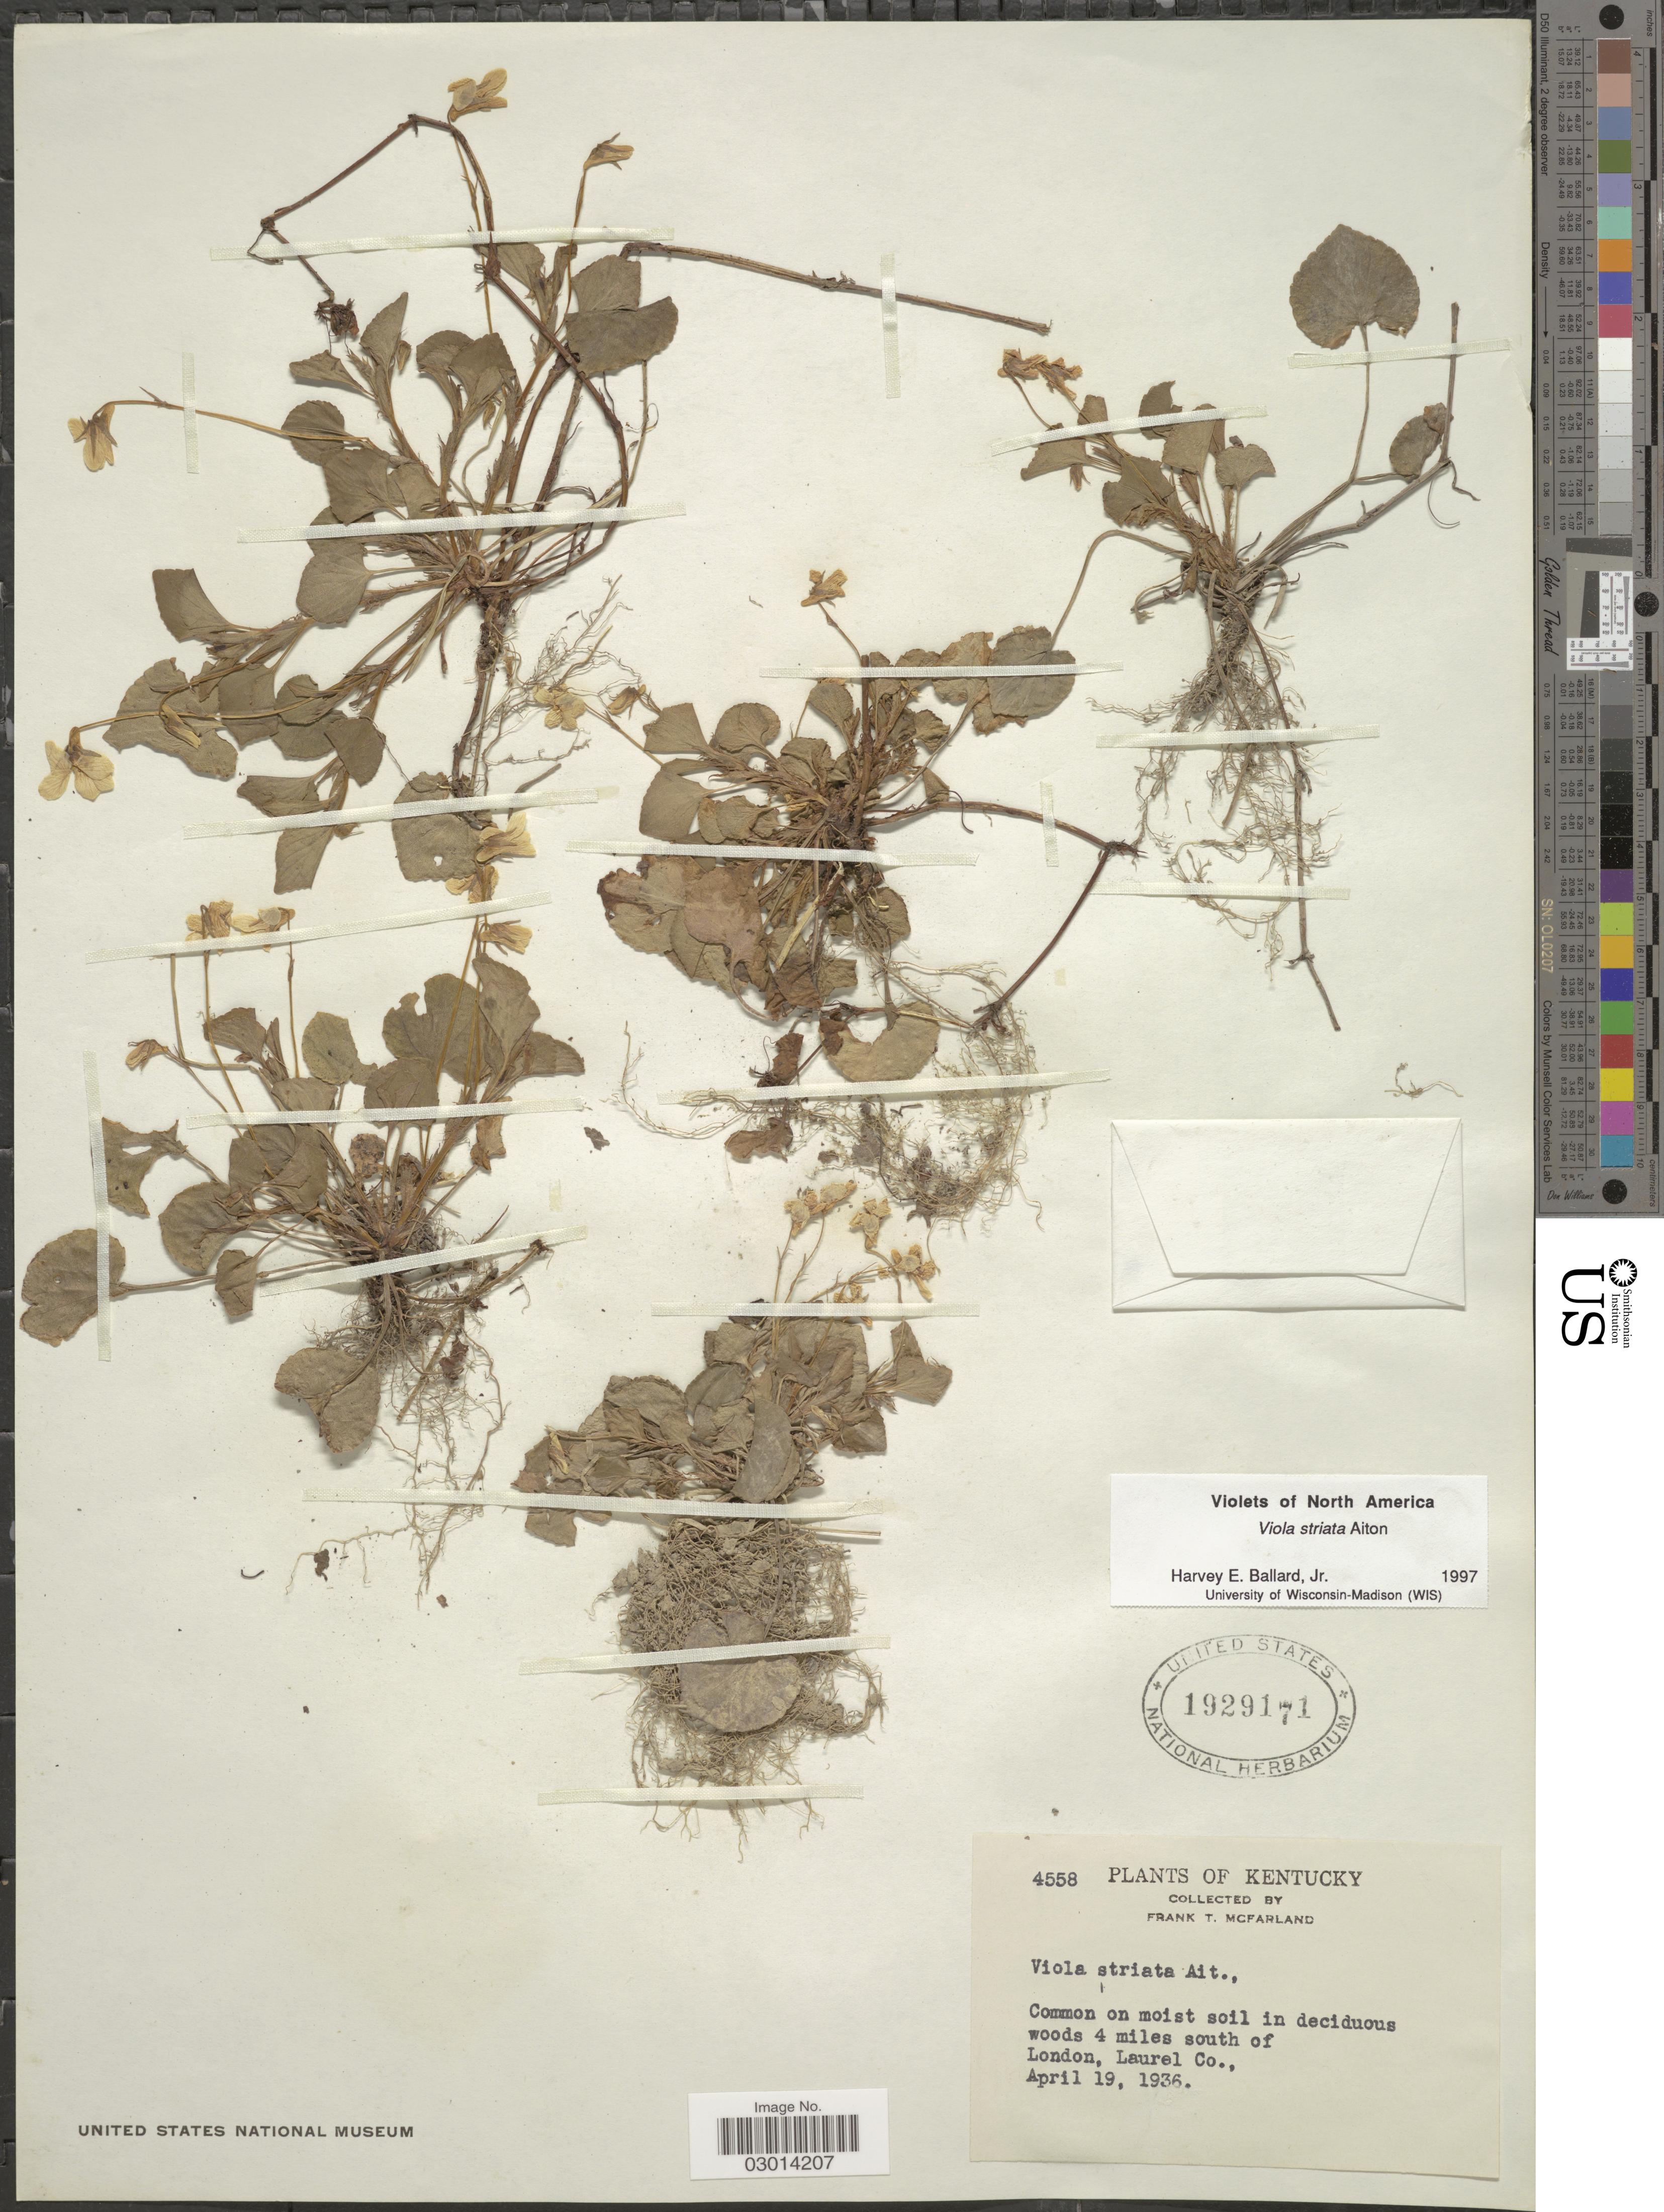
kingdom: Plantae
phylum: Tracheophyta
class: Magnoliopsida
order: Malpighiales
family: Violaceae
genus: Viola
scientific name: Viola rostrata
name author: Pursh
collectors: F. McFarland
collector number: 4558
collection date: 1936-04-19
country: United States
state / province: Kentucky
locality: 4 miles south of London, Laurel Co.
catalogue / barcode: US 1929171